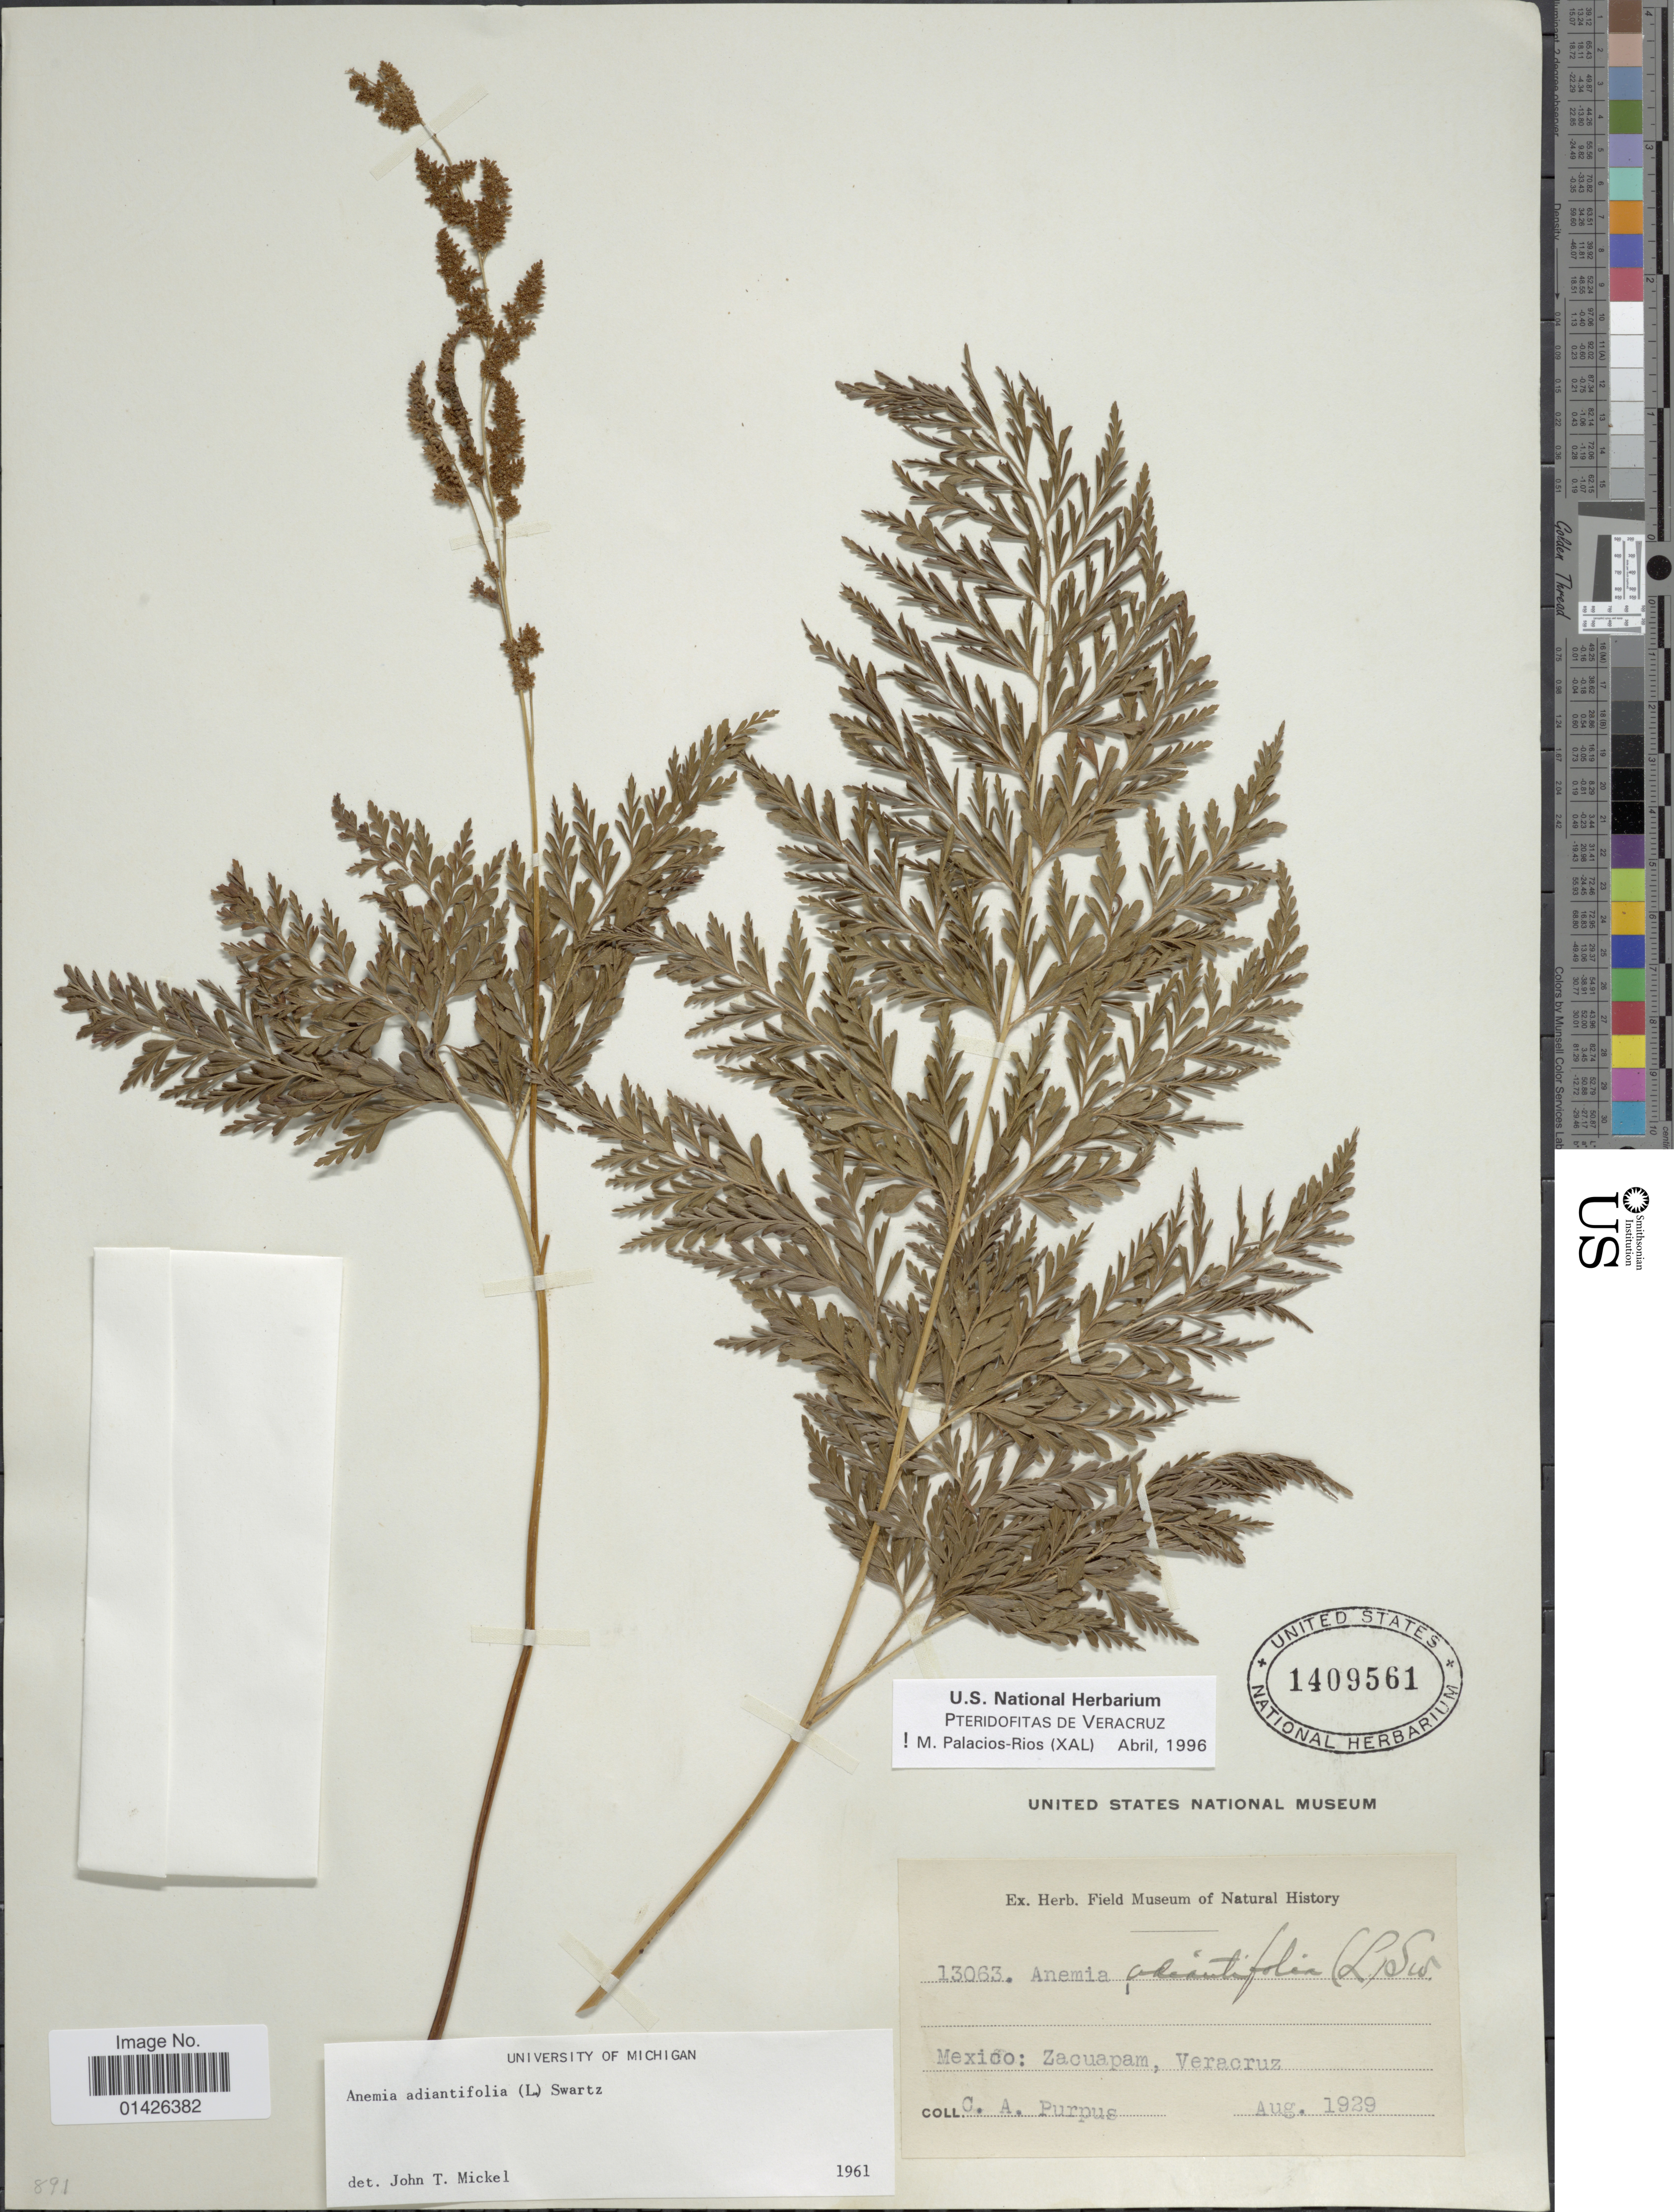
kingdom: Plantae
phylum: Tracheophyta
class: Polypodiopsida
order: Schizaeales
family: Anemiaceae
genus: Anemia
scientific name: Anemia adiantifolia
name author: (L.) Sw.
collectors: C. A. Purpus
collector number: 13063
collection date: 1929-08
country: Mexico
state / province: Veracruz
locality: Zacuapan, Veracruz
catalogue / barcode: US 1409561